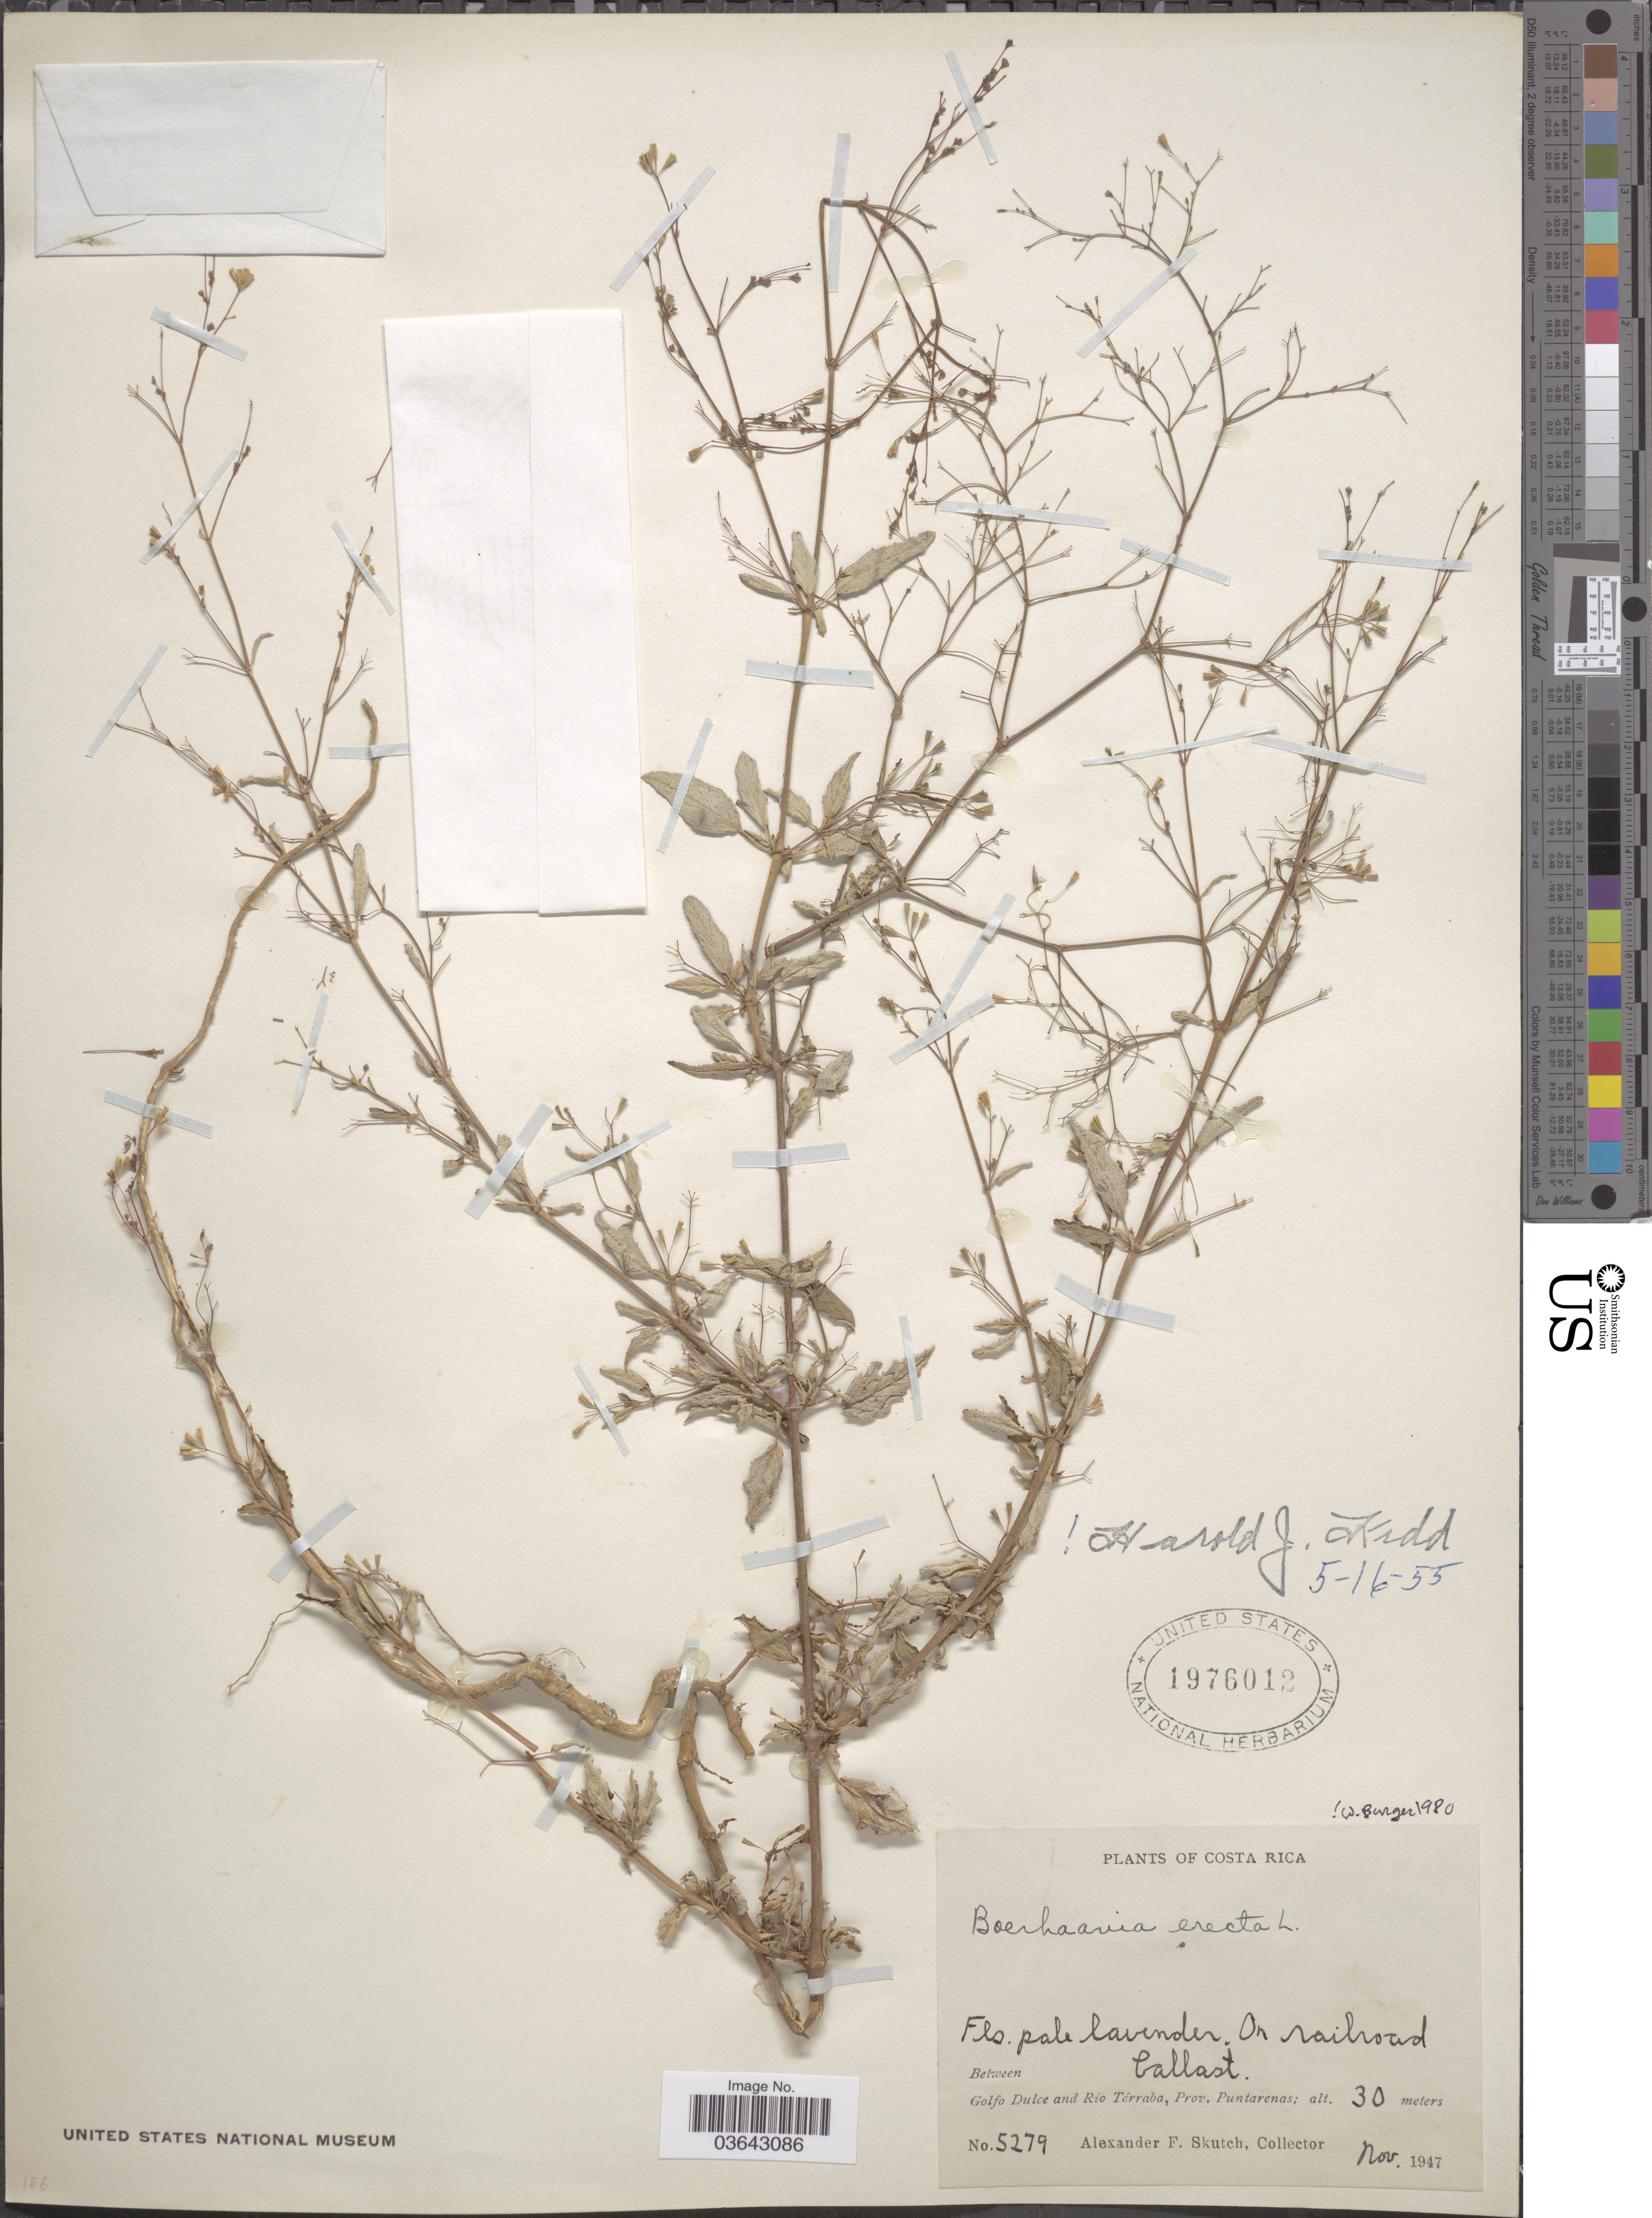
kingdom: Plantae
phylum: Tracheophyta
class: Magnoliopsida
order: Caryophyllales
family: Nyctaginaceae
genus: Boerhavia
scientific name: Boerhavia erecta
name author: L.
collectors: A. F. Skutch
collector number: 5279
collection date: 1947-11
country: Costa Rica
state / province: Puntarenas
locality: Between Golfo Dulce and Río Térraba.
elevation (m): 30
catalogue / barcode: US 1976012